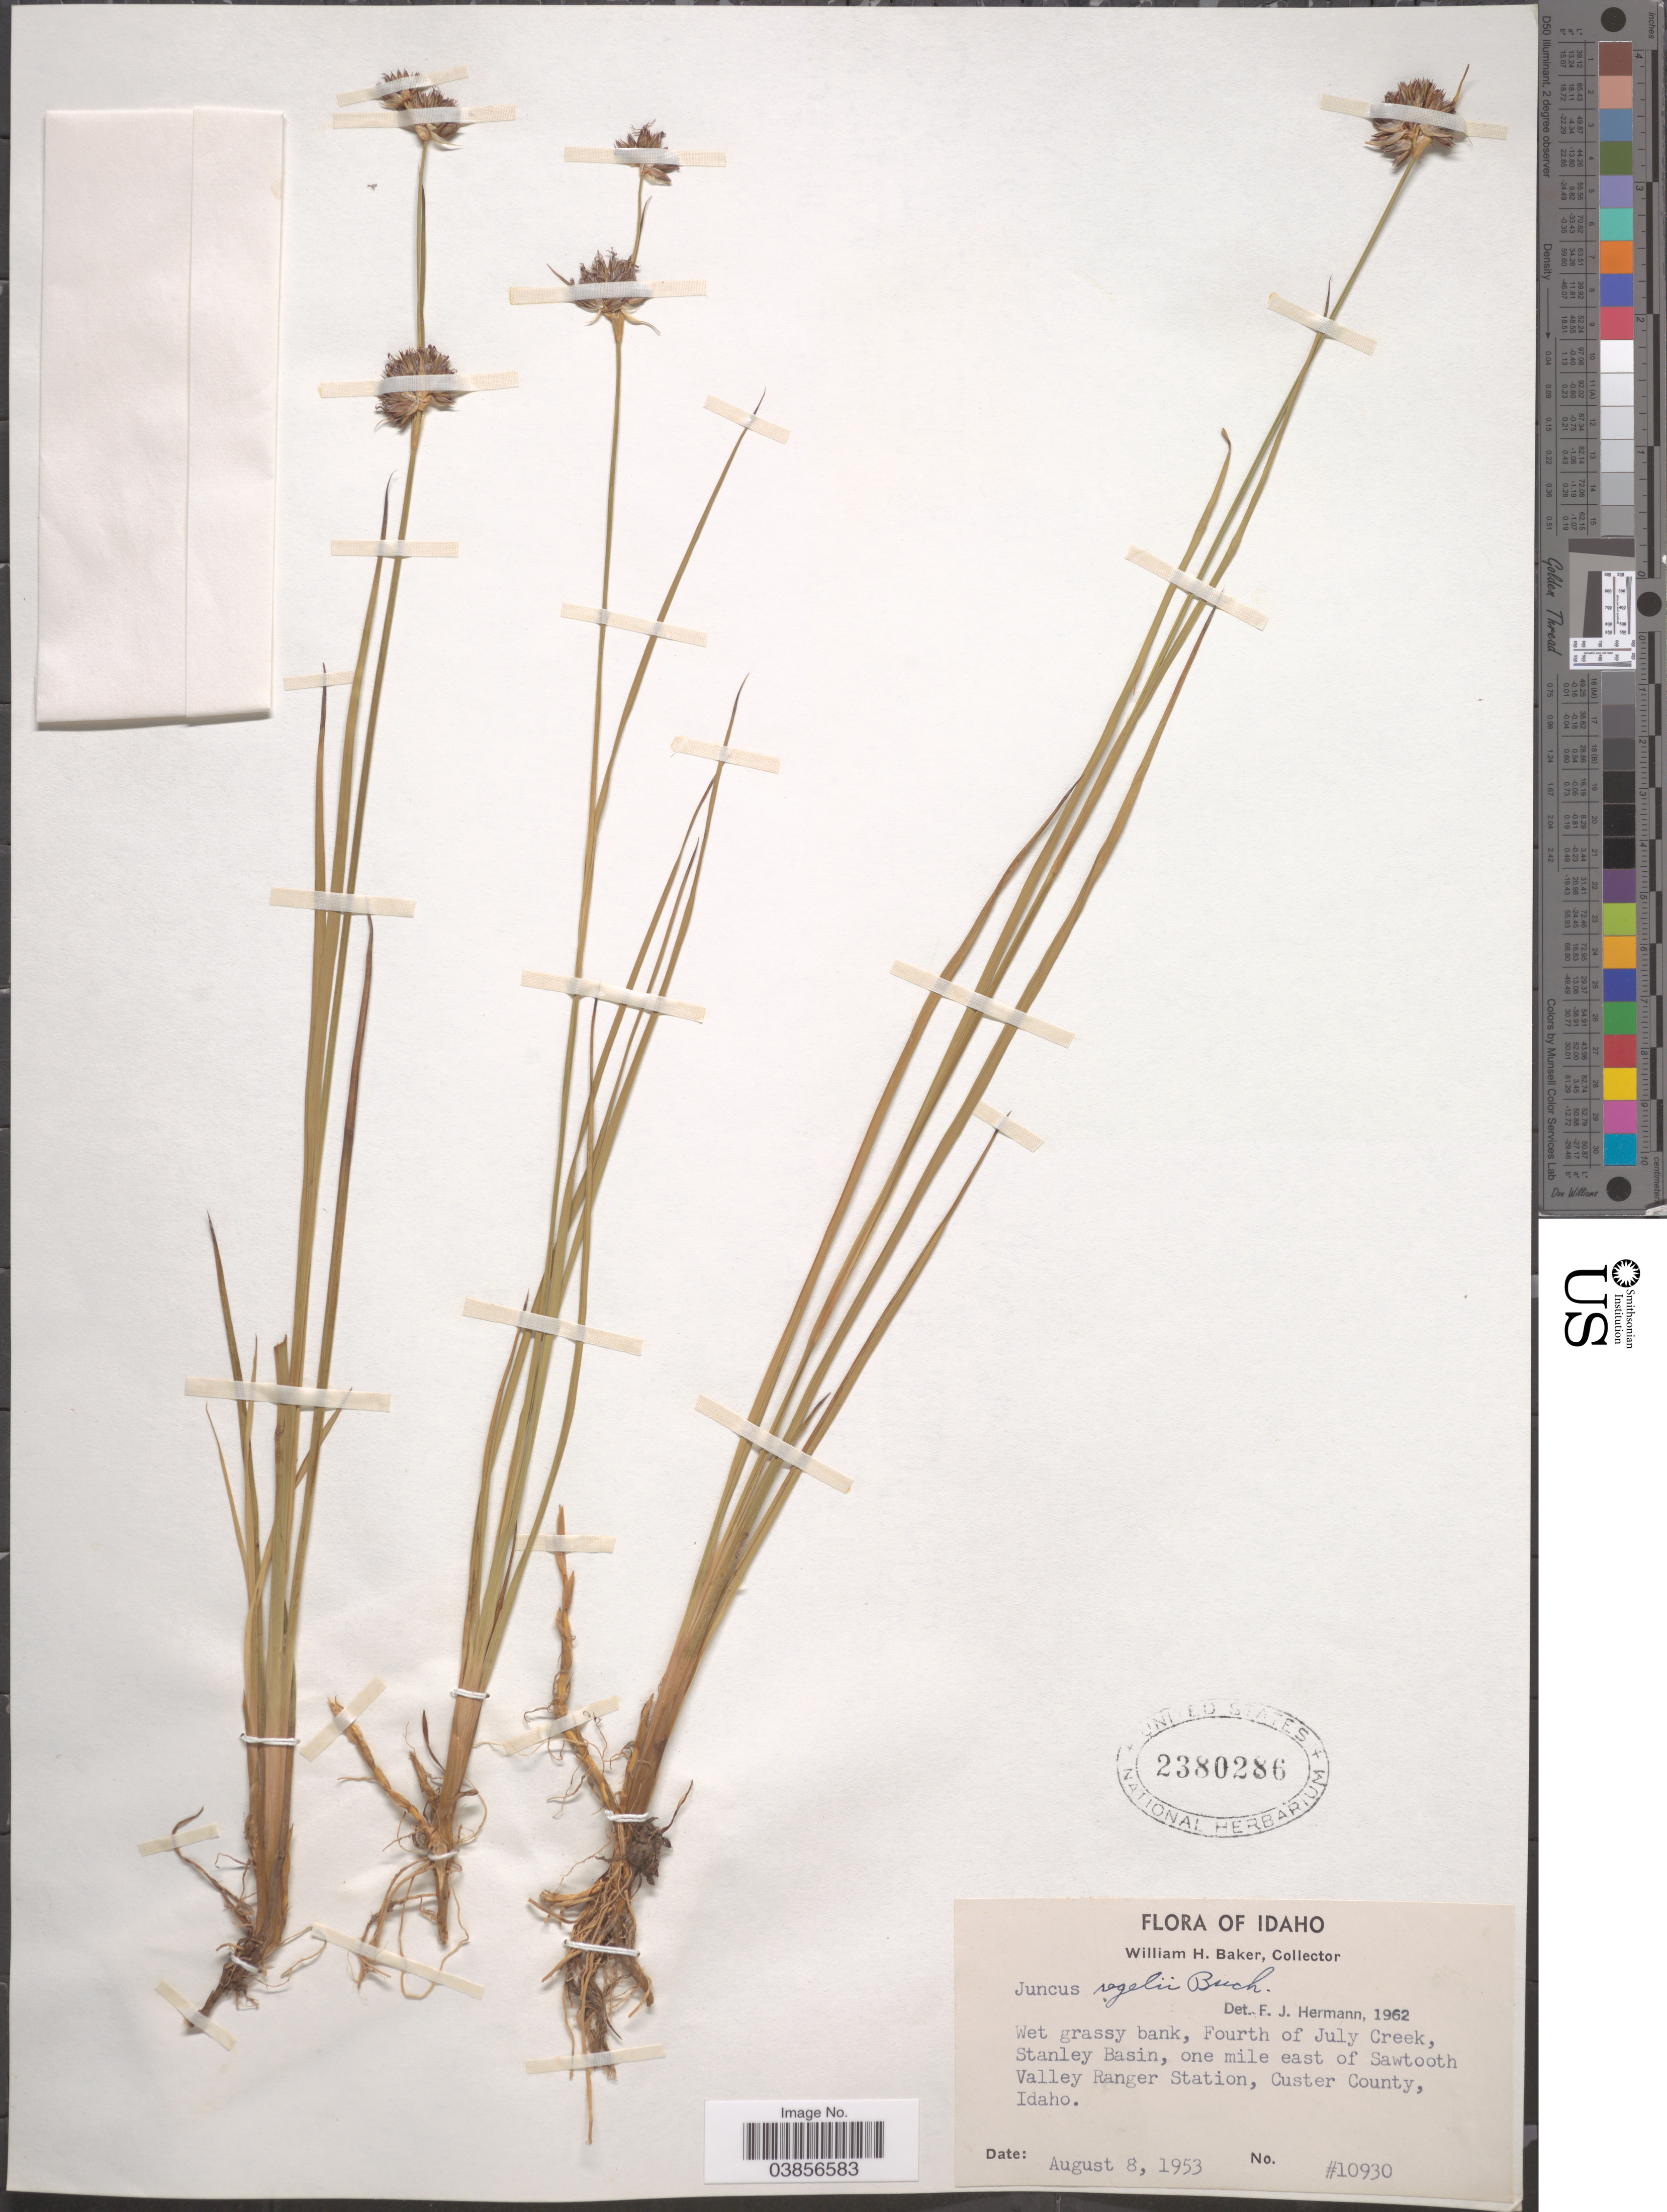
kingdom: Plantae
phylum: Tracheophyta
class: Liliopsida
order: Poales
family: Juncaceae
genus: Juncus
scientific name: Juncus regelii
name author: Buchenau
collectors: W. H. Baker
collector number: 10930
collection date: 1953-08-08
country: United States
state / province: Idaho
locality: Wet grassy bank, Fourth of July Creek, Stanley Basin, one mile east of Sawtooth Valley Ranger Station, Custer County.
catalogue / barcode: US 2380286